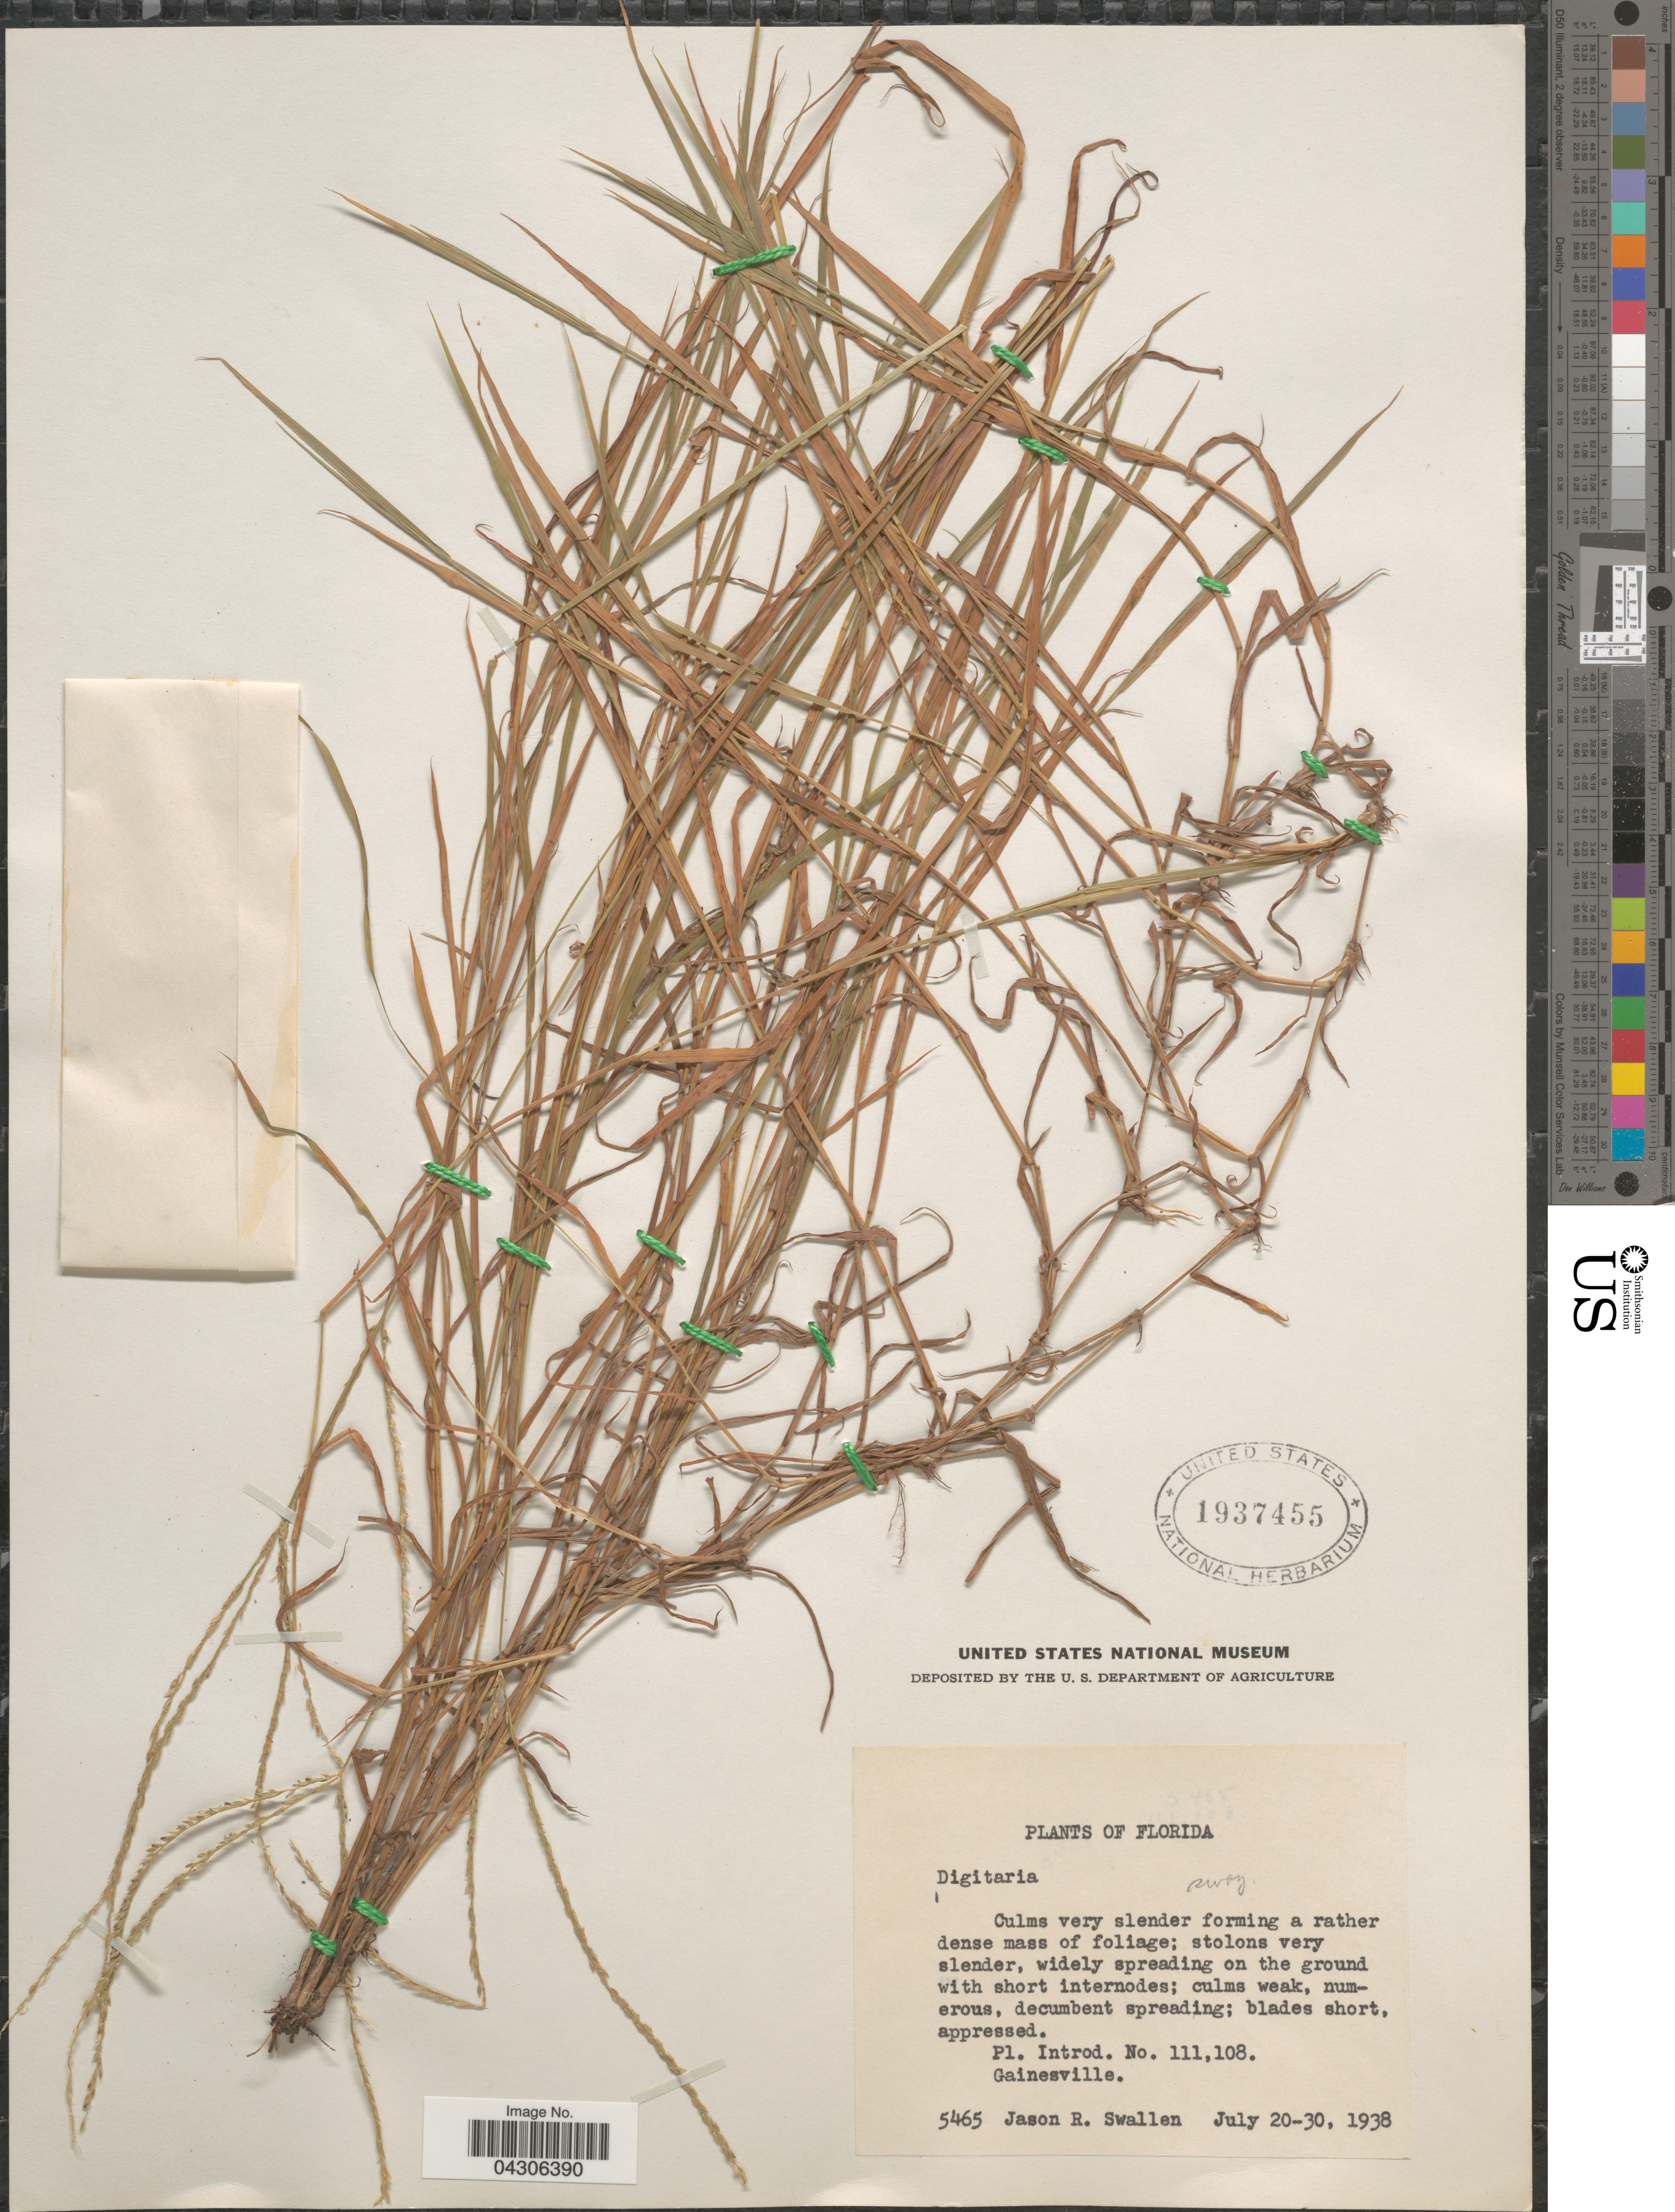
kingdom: Plantae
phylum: Tracheophyta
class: Liliopsida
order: Poales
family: Poaceae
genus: Digitaria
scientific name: Digitaria didactyla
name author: Willd.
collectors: J. R. Swallen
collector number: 5465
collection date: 1938-07-20/1938-07-30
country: United States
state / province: Florida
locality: Gainesville.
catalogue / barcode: US 1937455